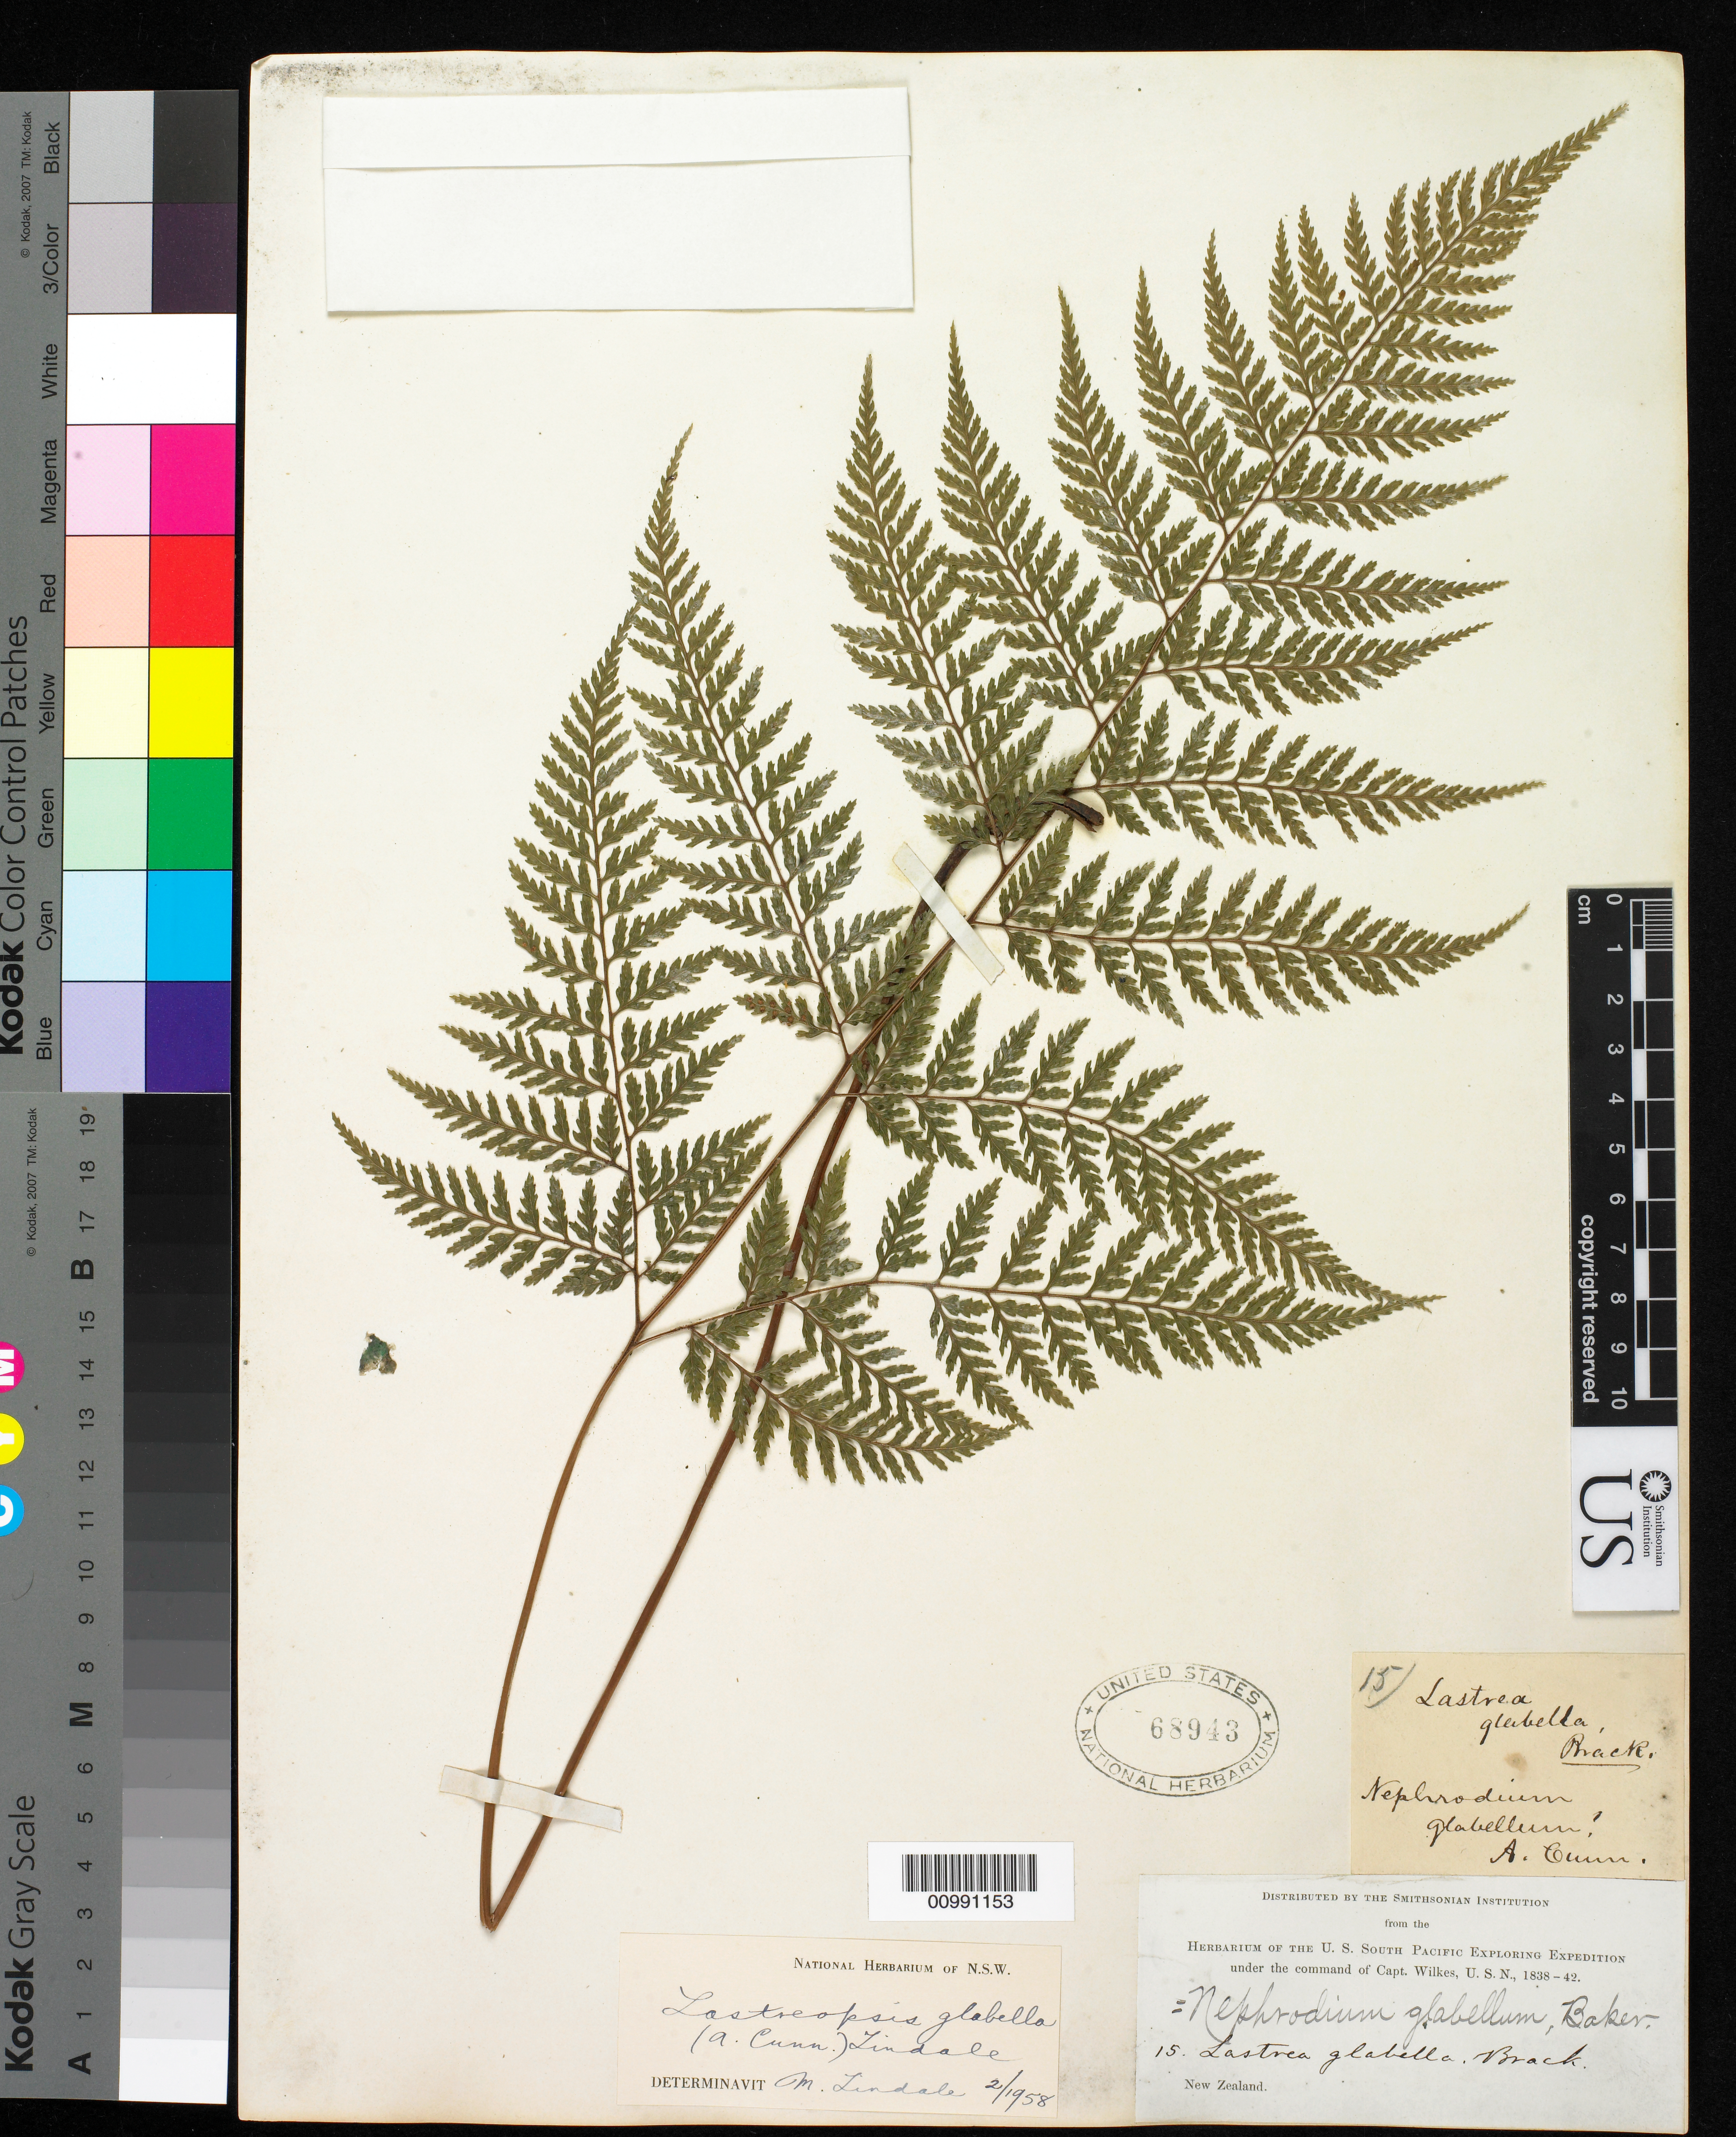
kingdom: Plantae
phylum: Tracheophyta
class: Polypodiopsida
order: Polypodiales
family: Dryopteridaceae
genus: Parapolystichum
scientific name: Parapolystichum glabellum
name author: (A. Cunn.) Labiak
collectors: Wilkes Explor. Exped.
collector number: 25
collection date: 1838/1842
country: New Zealand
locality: Bay of Islands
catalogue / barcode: US 68943